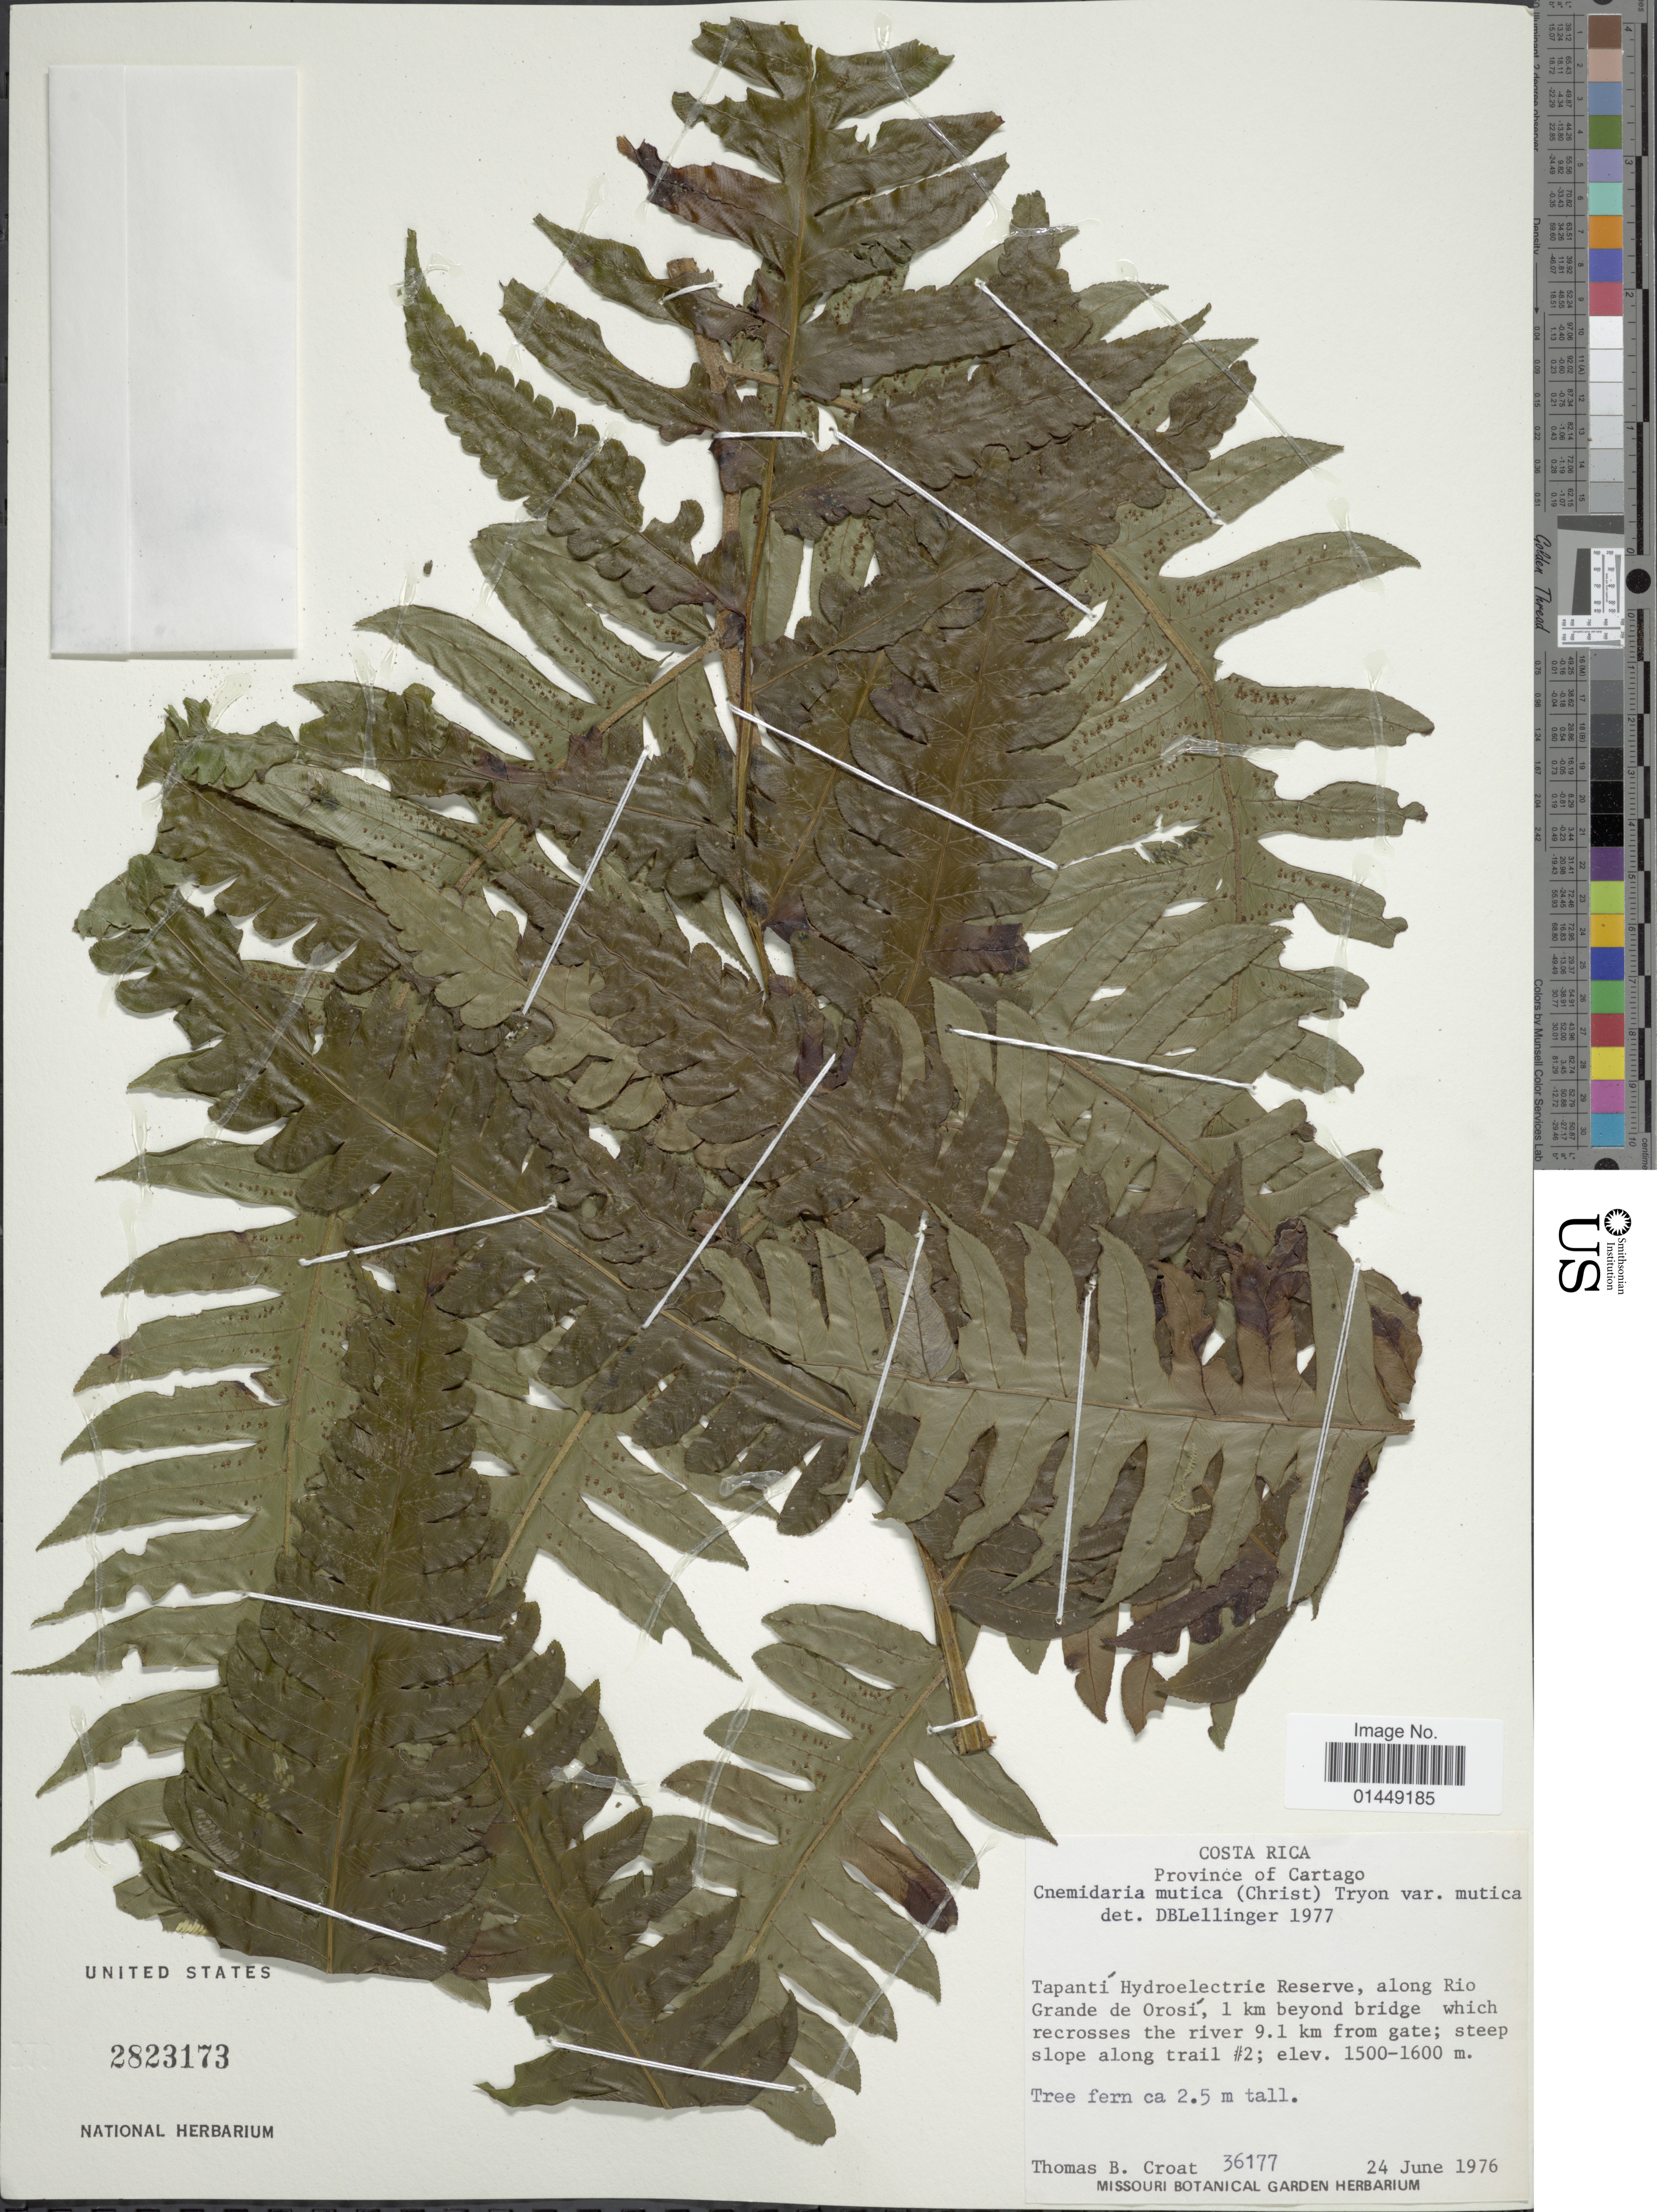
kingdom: Plantae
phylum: Tracheophyta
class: Polypodiopsida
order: Cyatheales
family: Cyatheaceae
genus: Cyathea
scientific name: Cyathea mutica var. mutica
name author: (Christ) Domin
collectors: T. B. Croat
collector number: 36177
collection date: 1976-06-24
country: Costa Rica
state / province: Cartago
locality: Tapantí Hydroelectric Reserve, along Rio Grande de Orosí, 1 km beyond bridge which recrosses the river 9.1 km from gate, along trail #2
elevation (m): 1500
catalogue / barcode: US 2823173